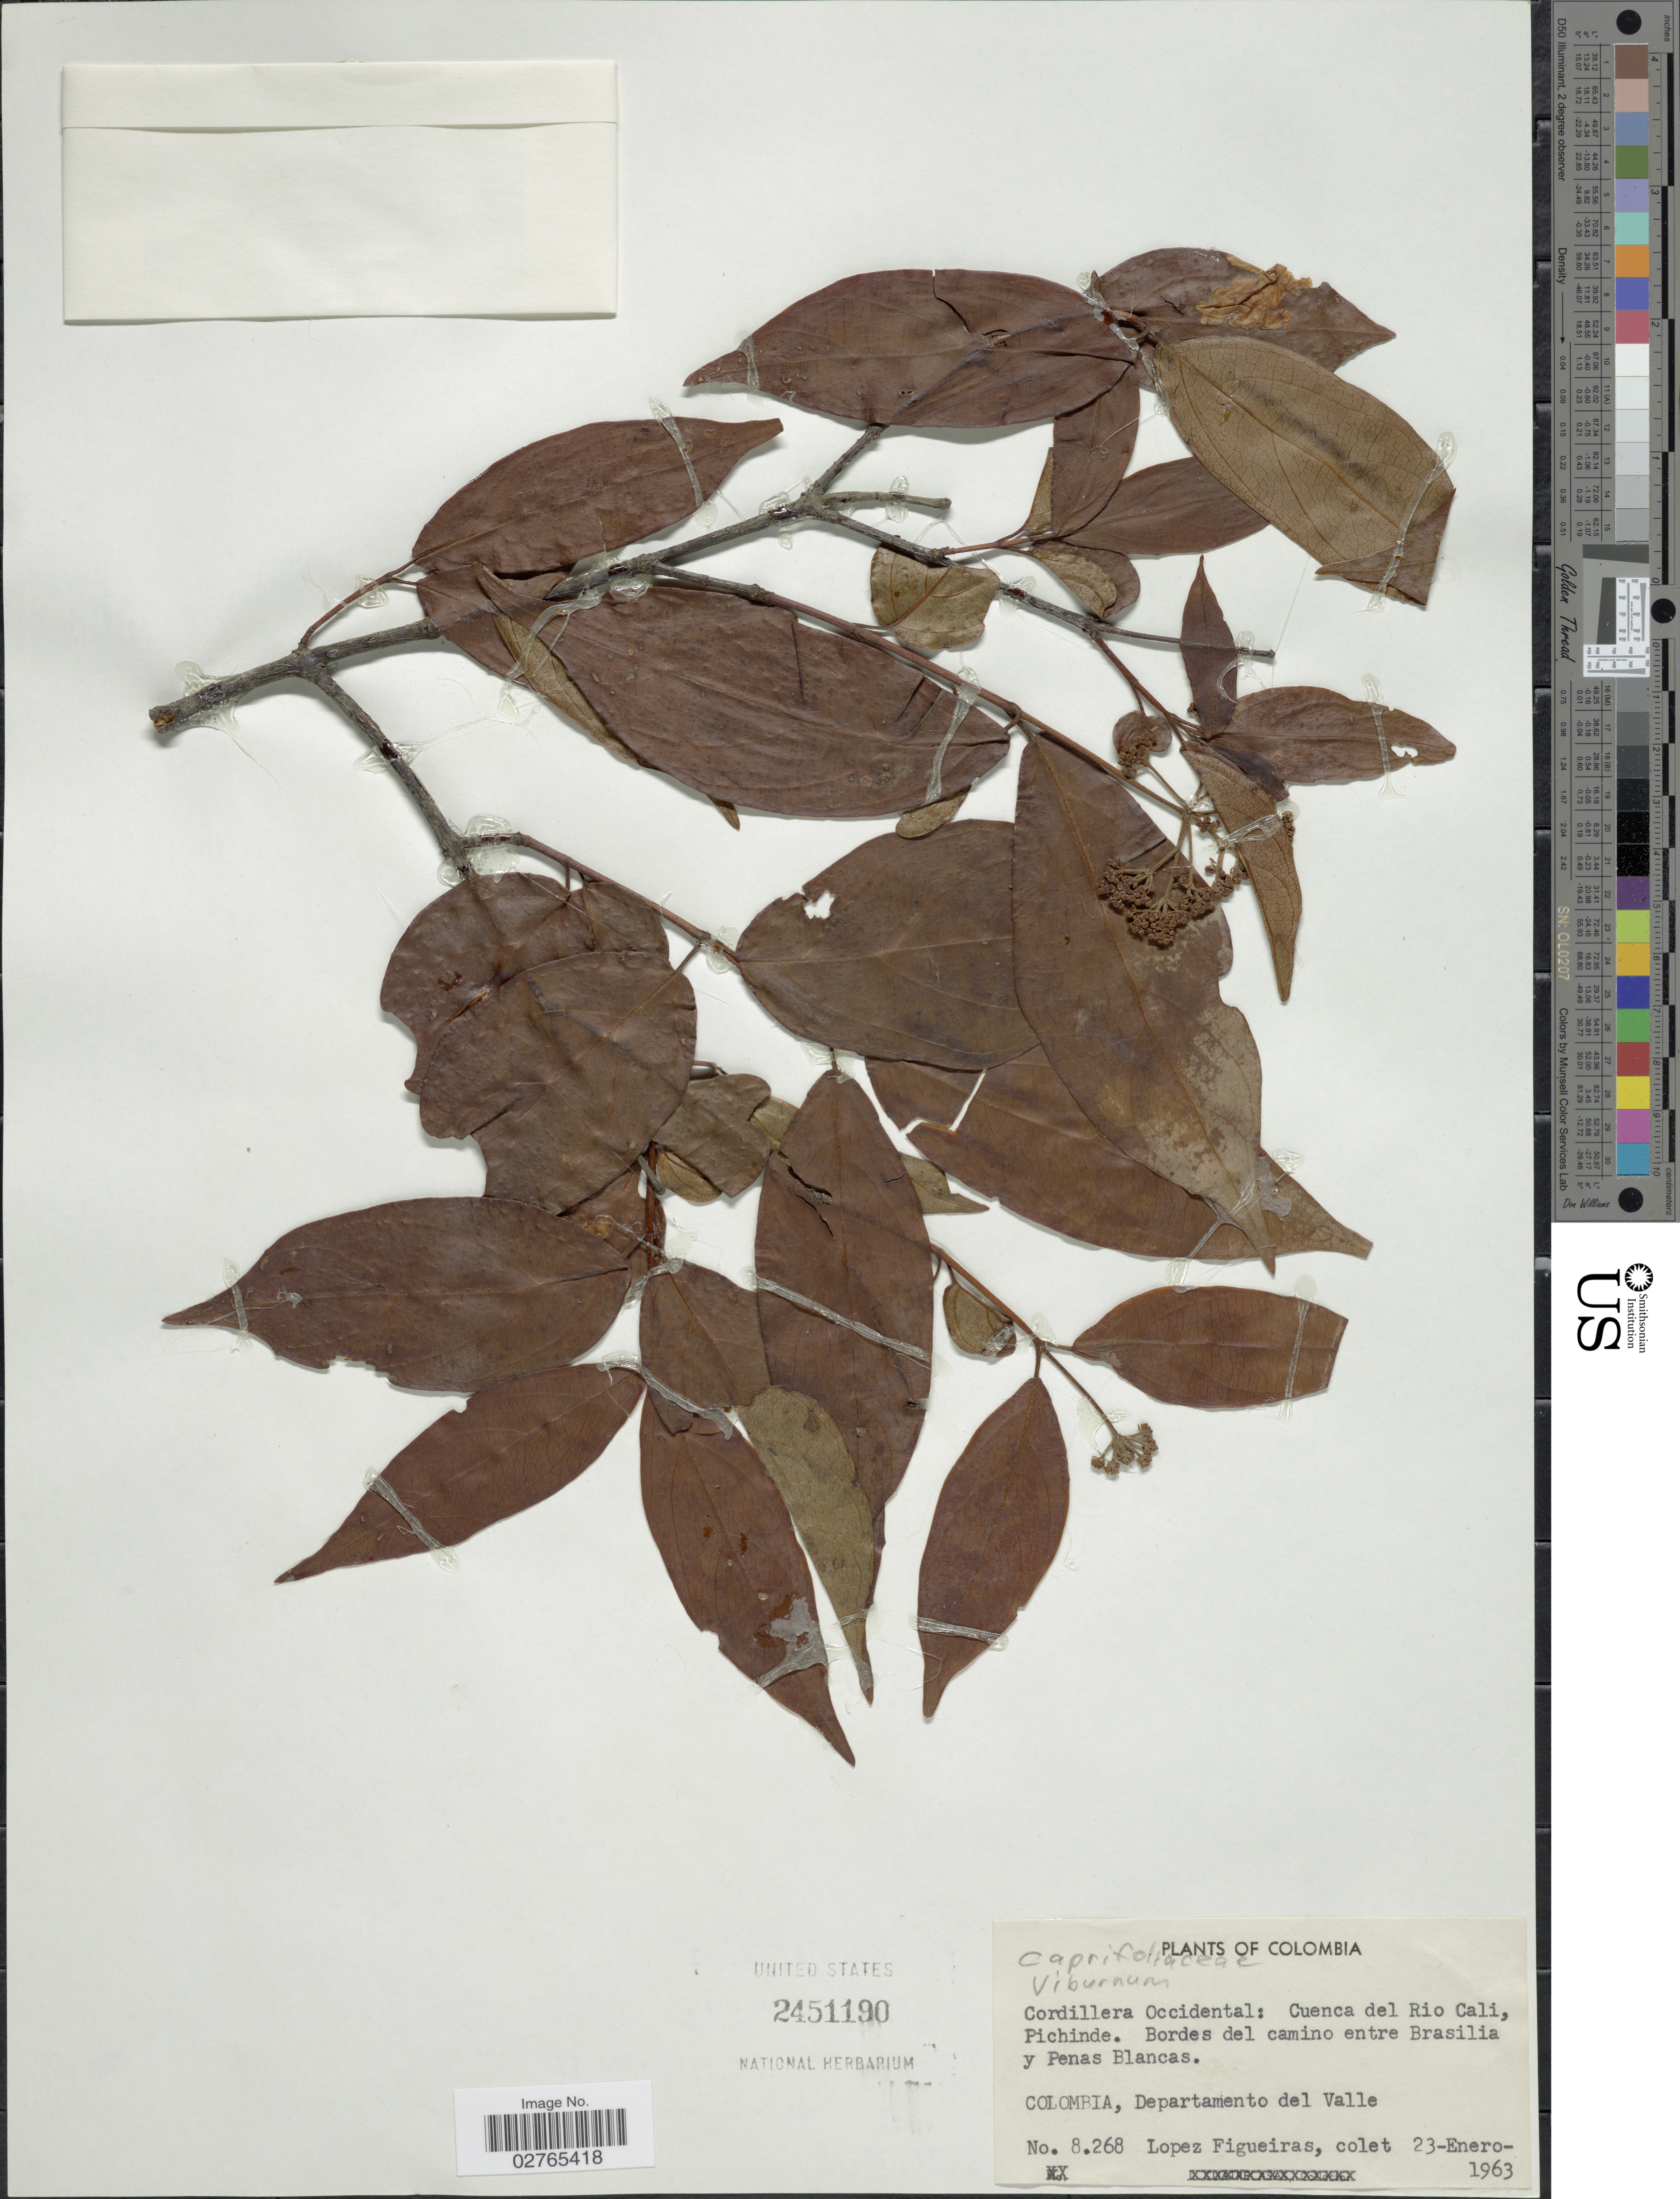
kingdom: Plantae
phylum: Tracheophyta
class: Magnoliopsida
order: Dipsacales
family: Viburnaceae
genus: Viburnum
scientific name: Viburnum sp.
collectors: M. López Figueiras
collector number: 8268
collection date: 1963-01-23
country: Colombia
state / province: Valle del Cauca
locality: Cordillera Occidental: Cuenca del Rio Cali, Pichinde. Bordes del camino entre Brasilia y Penas Blancas. Departamento del Valle.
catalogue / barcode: US 2451190